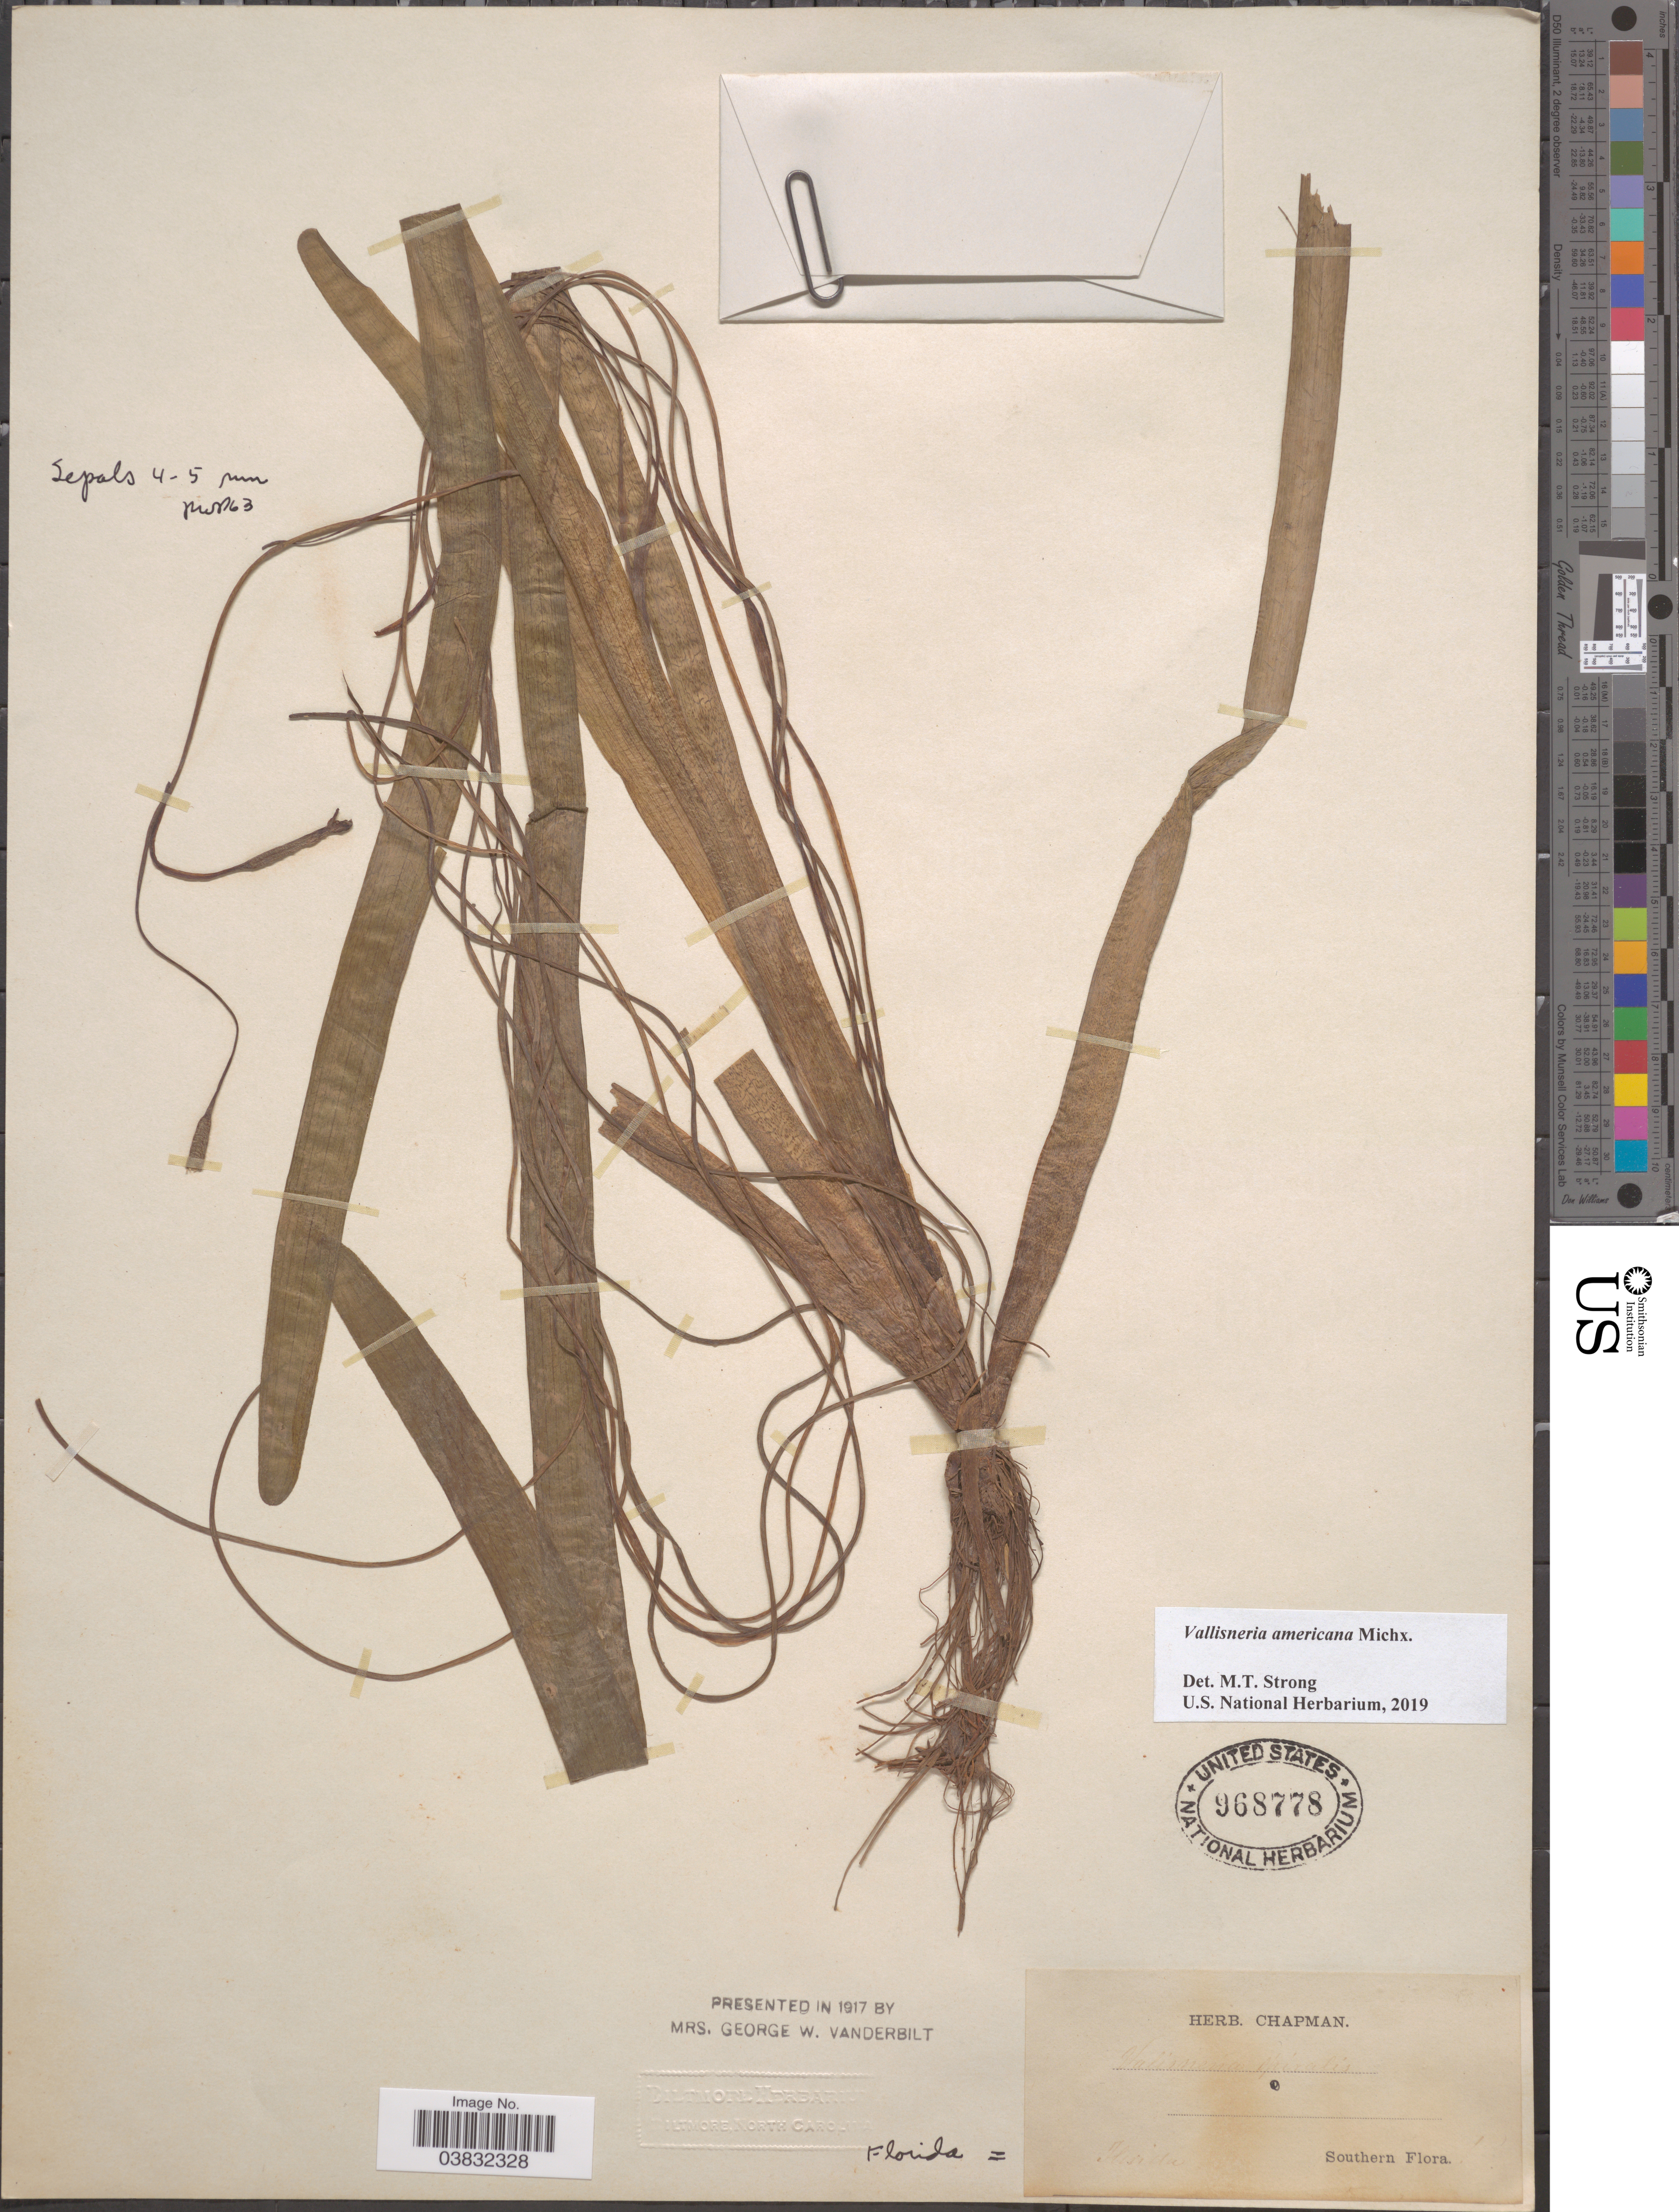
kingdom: Plantae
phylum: Tracheophyta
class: Liliopsida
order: Alismatales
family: Hydrocharitaceae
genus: Vallisneria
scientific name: Vallisneria americana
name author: Michx.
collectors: ex herb. Chapman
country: United States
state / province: Florida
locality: Southern.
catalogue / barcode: US 968778